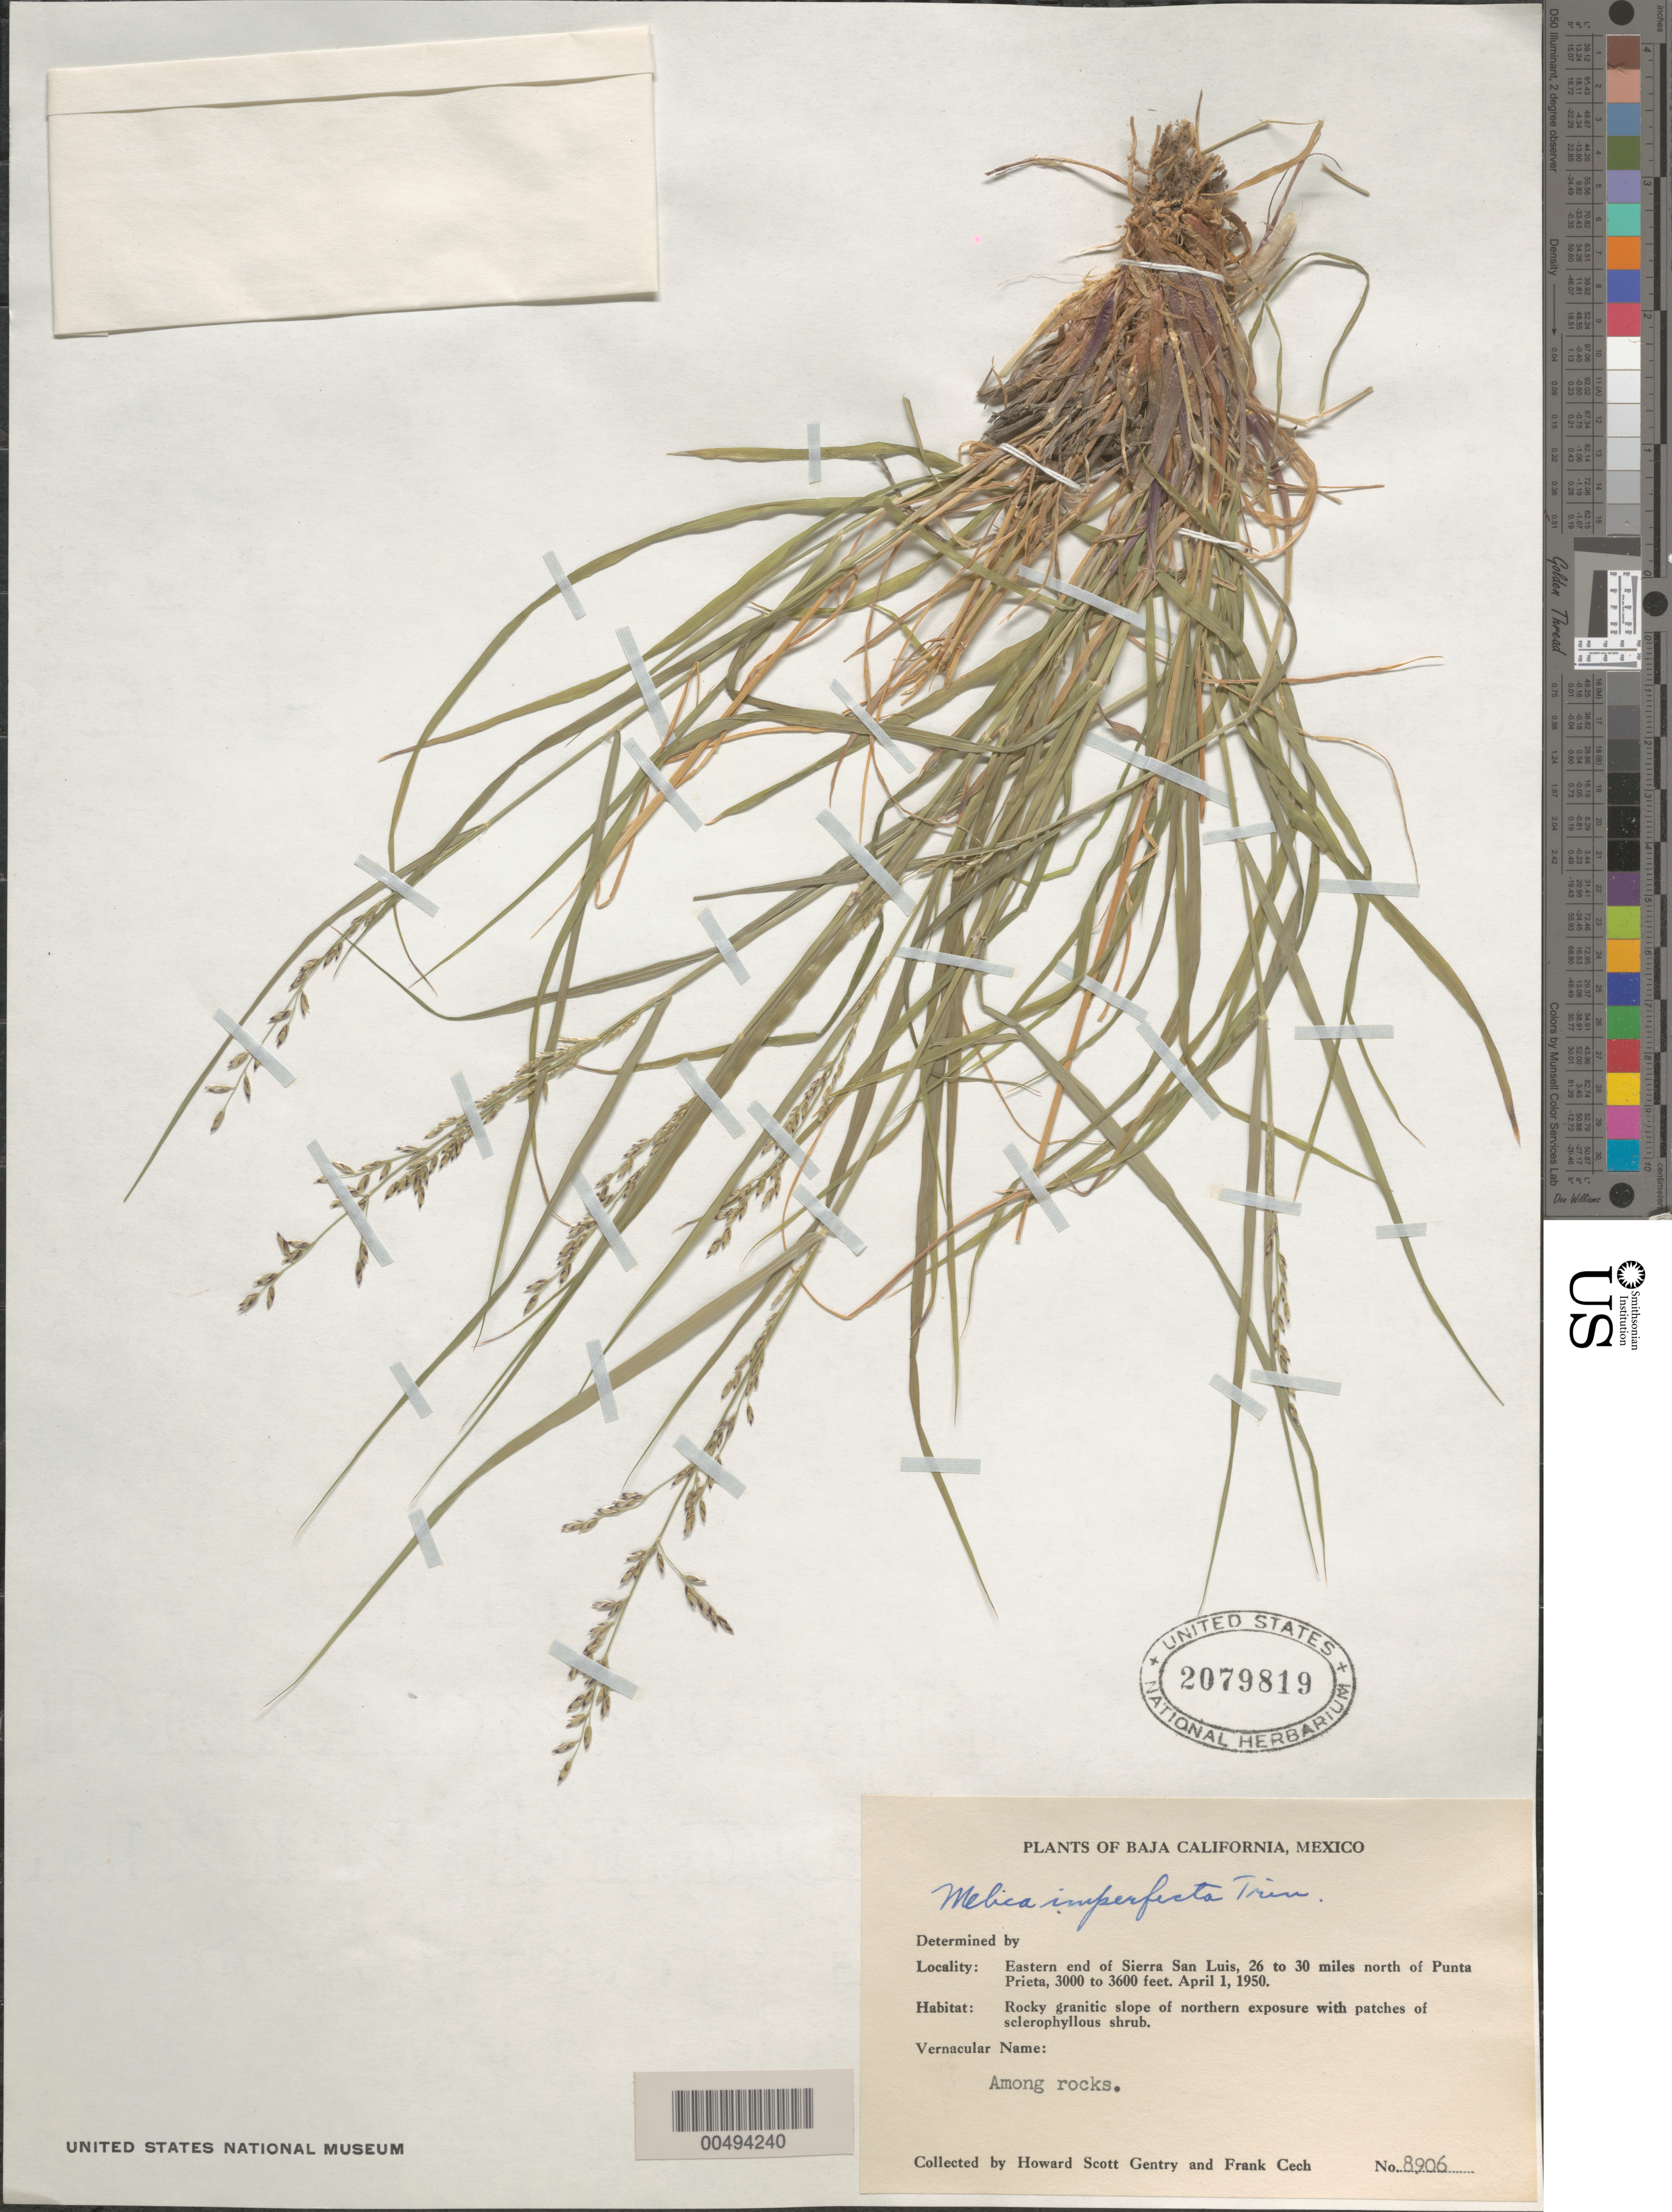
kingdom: Plantae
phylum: Tracheophyta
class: Liliopsida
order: Poales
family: Poaceae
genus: Melica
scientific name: Melica imperfecta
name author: Trin.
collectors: H. S. Gentry & F. Cech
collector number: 8906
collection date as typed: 1 Apr 1950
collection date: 1950-04-01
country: Mexico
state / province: Baja California Norte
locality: E end of Sierra San Luis, 26 to 30 mi N of Punta Prieta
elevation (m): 914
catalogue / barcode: US 2079819